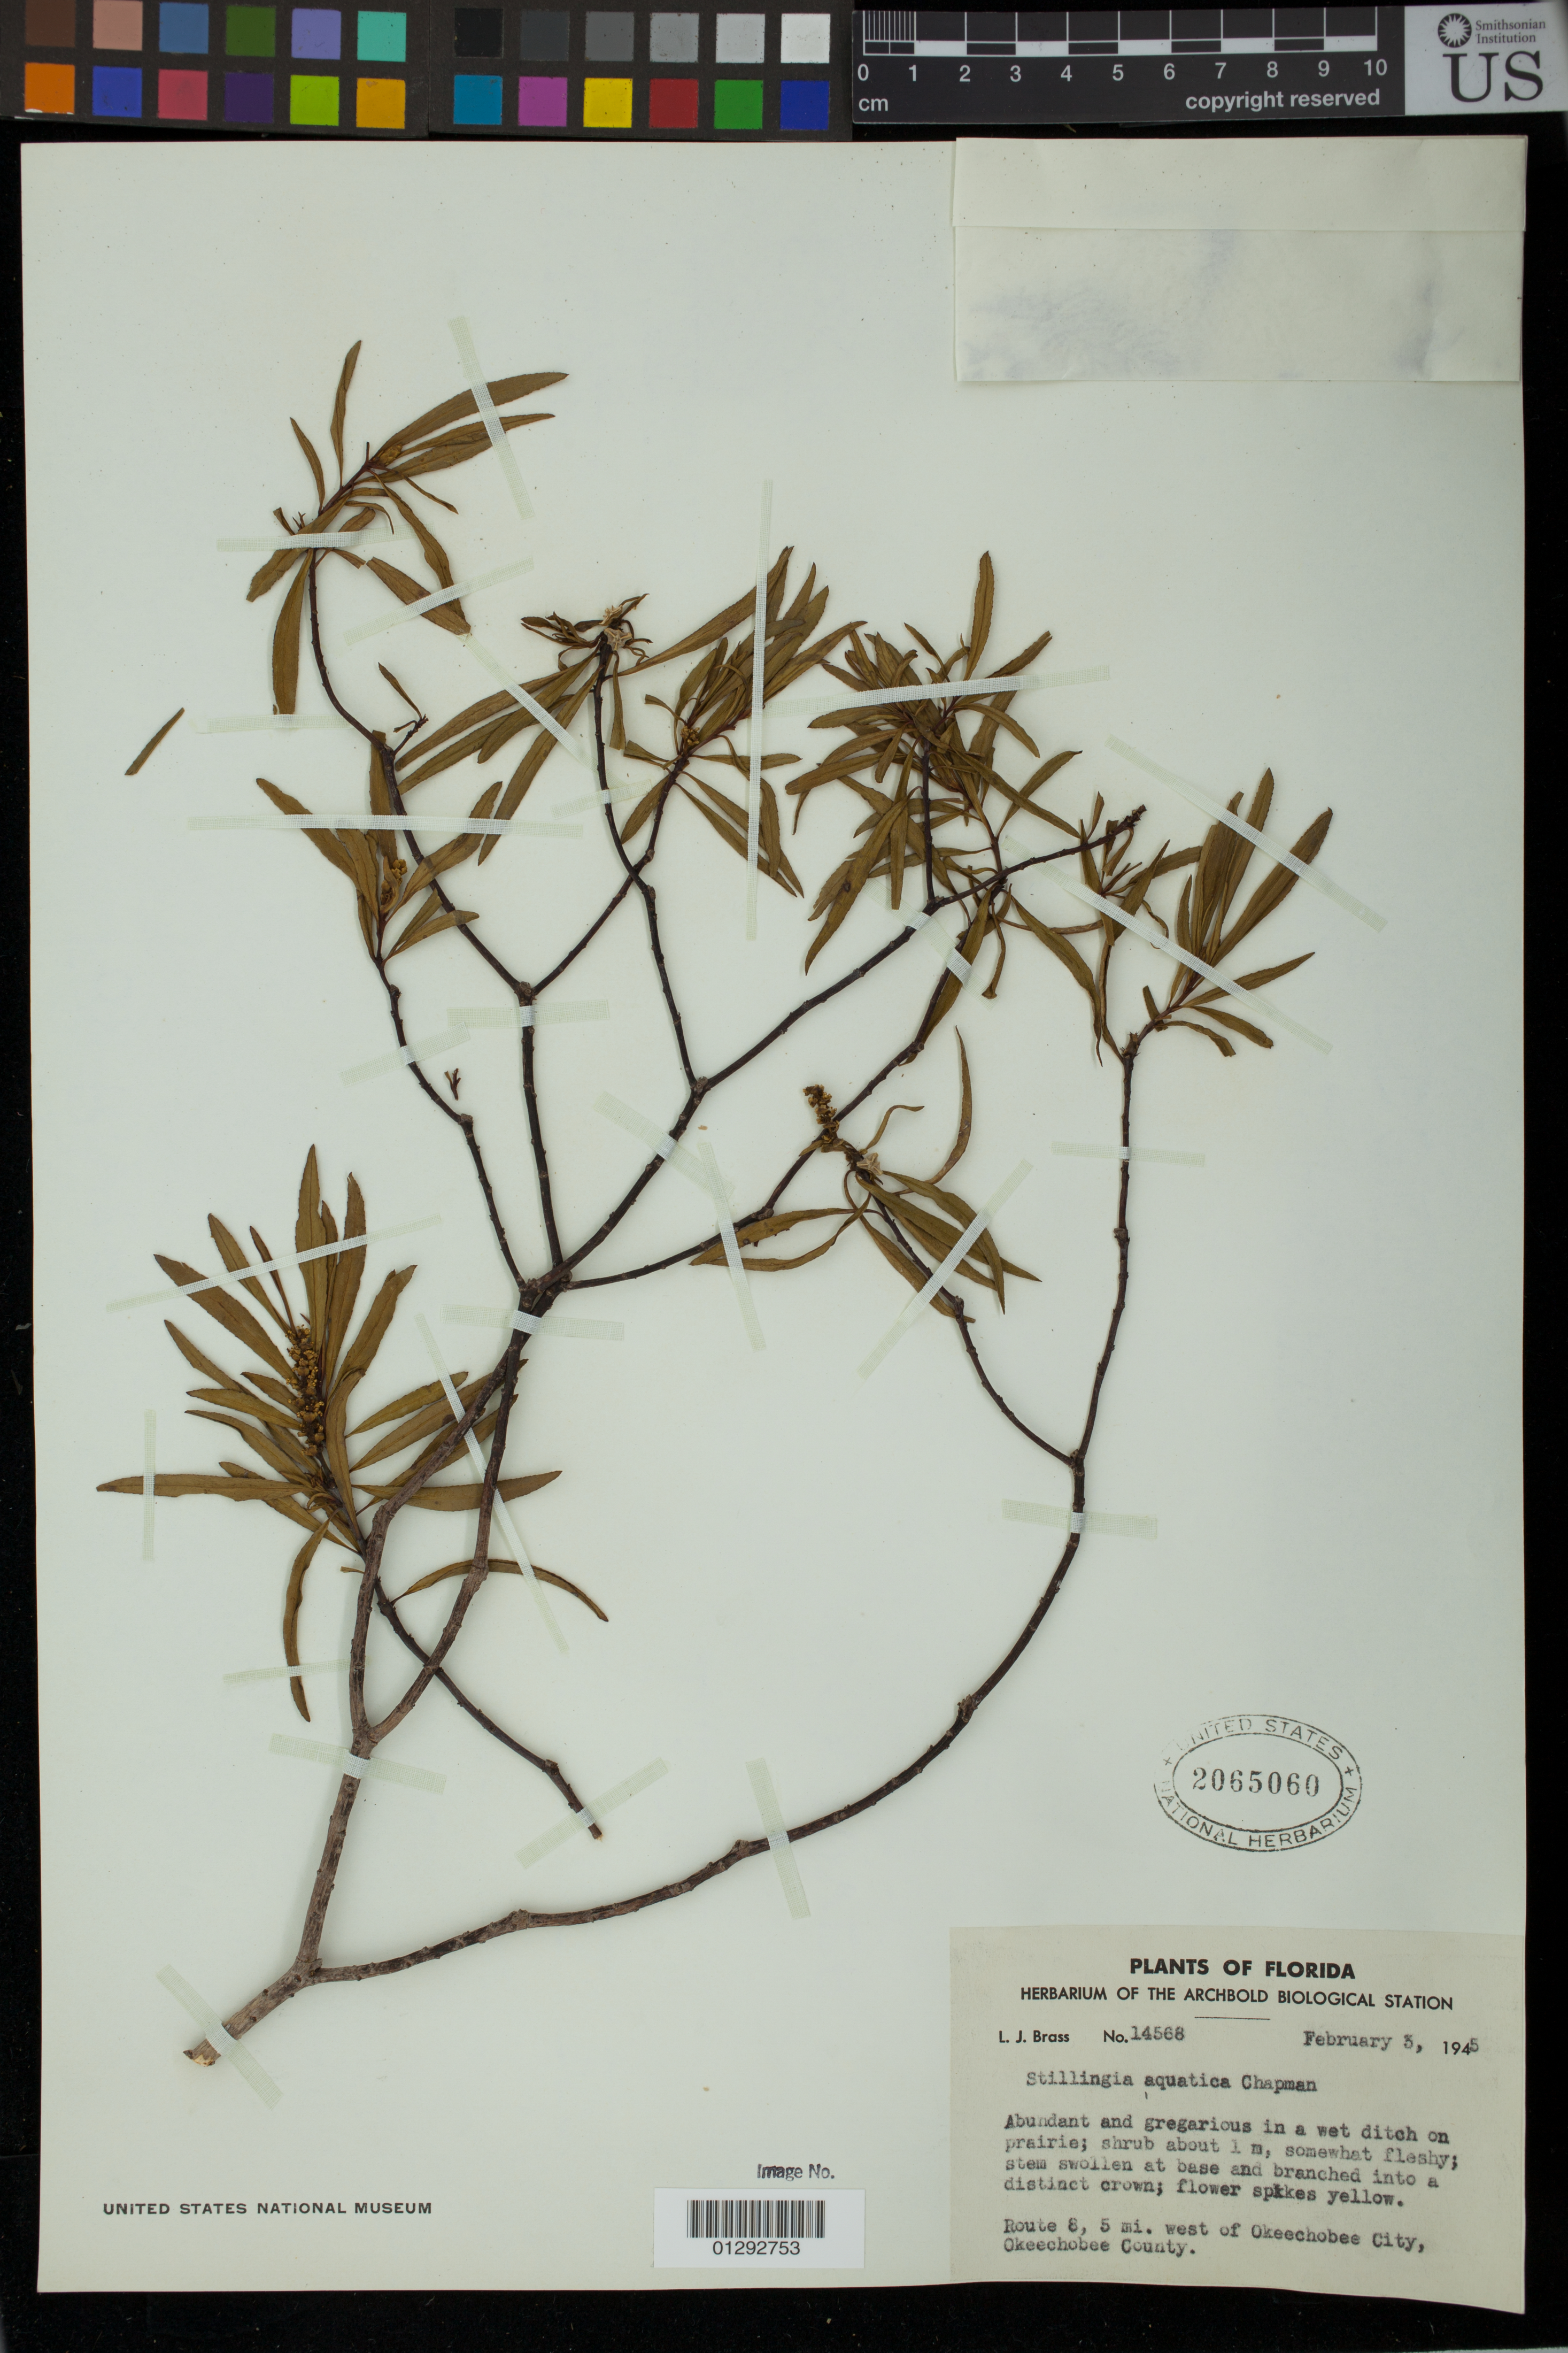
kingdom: Plantae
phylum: Tracheophyta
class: Magnoliopsida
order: Malpighiales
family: Euphorbiaceae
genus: Stillingia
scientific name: Stillingia aquatica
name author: Chapm.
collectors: L. J. Brass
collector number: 14568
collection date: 1945-02-03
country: United States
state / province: Florida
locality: Route 8, 5 mi. west of Okeechobee City, Okeechobee County.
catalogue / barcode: US 2065060